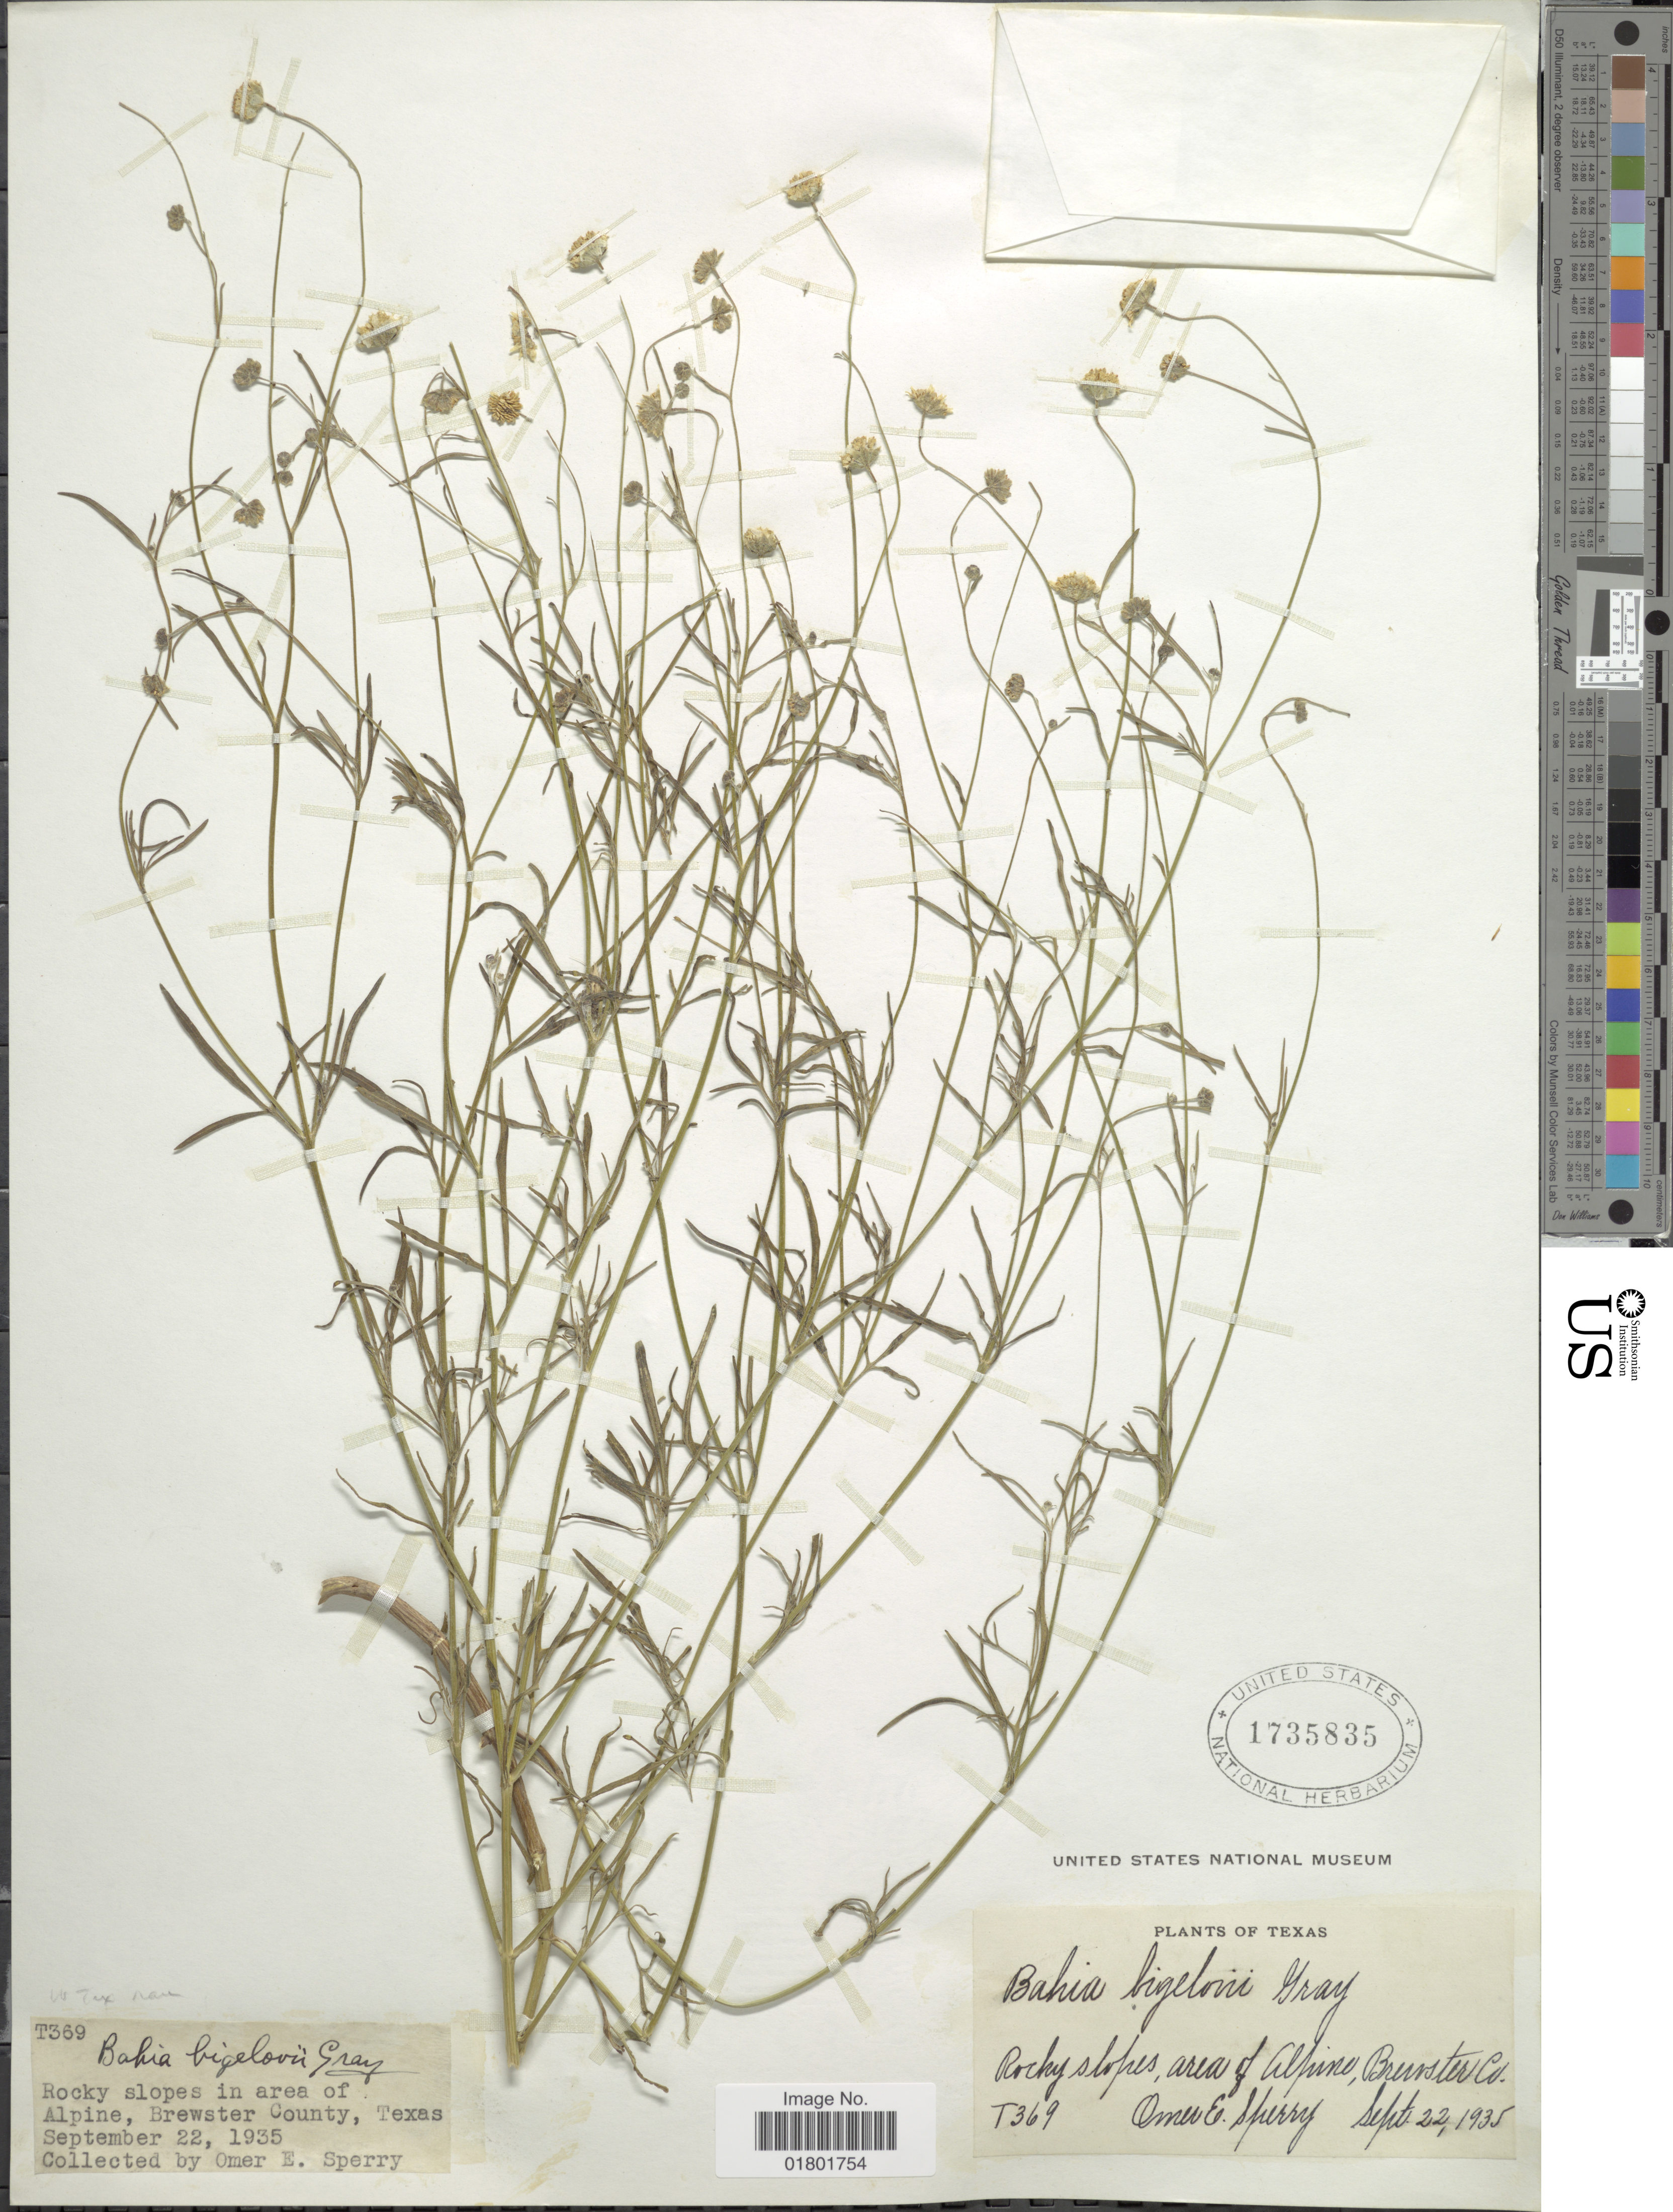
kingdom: Plantae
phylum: Tracheophyta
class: Magnoliopsida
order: Asterales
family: Asteraceae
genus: Bahia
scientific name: Bahia bigelovii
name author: A. Gray in Emory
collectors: O. E. Sperry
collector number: T369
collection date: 1935-09-22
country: United States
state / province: Texas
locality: In area of Alpine, Brewster County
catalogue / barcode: US 1735835